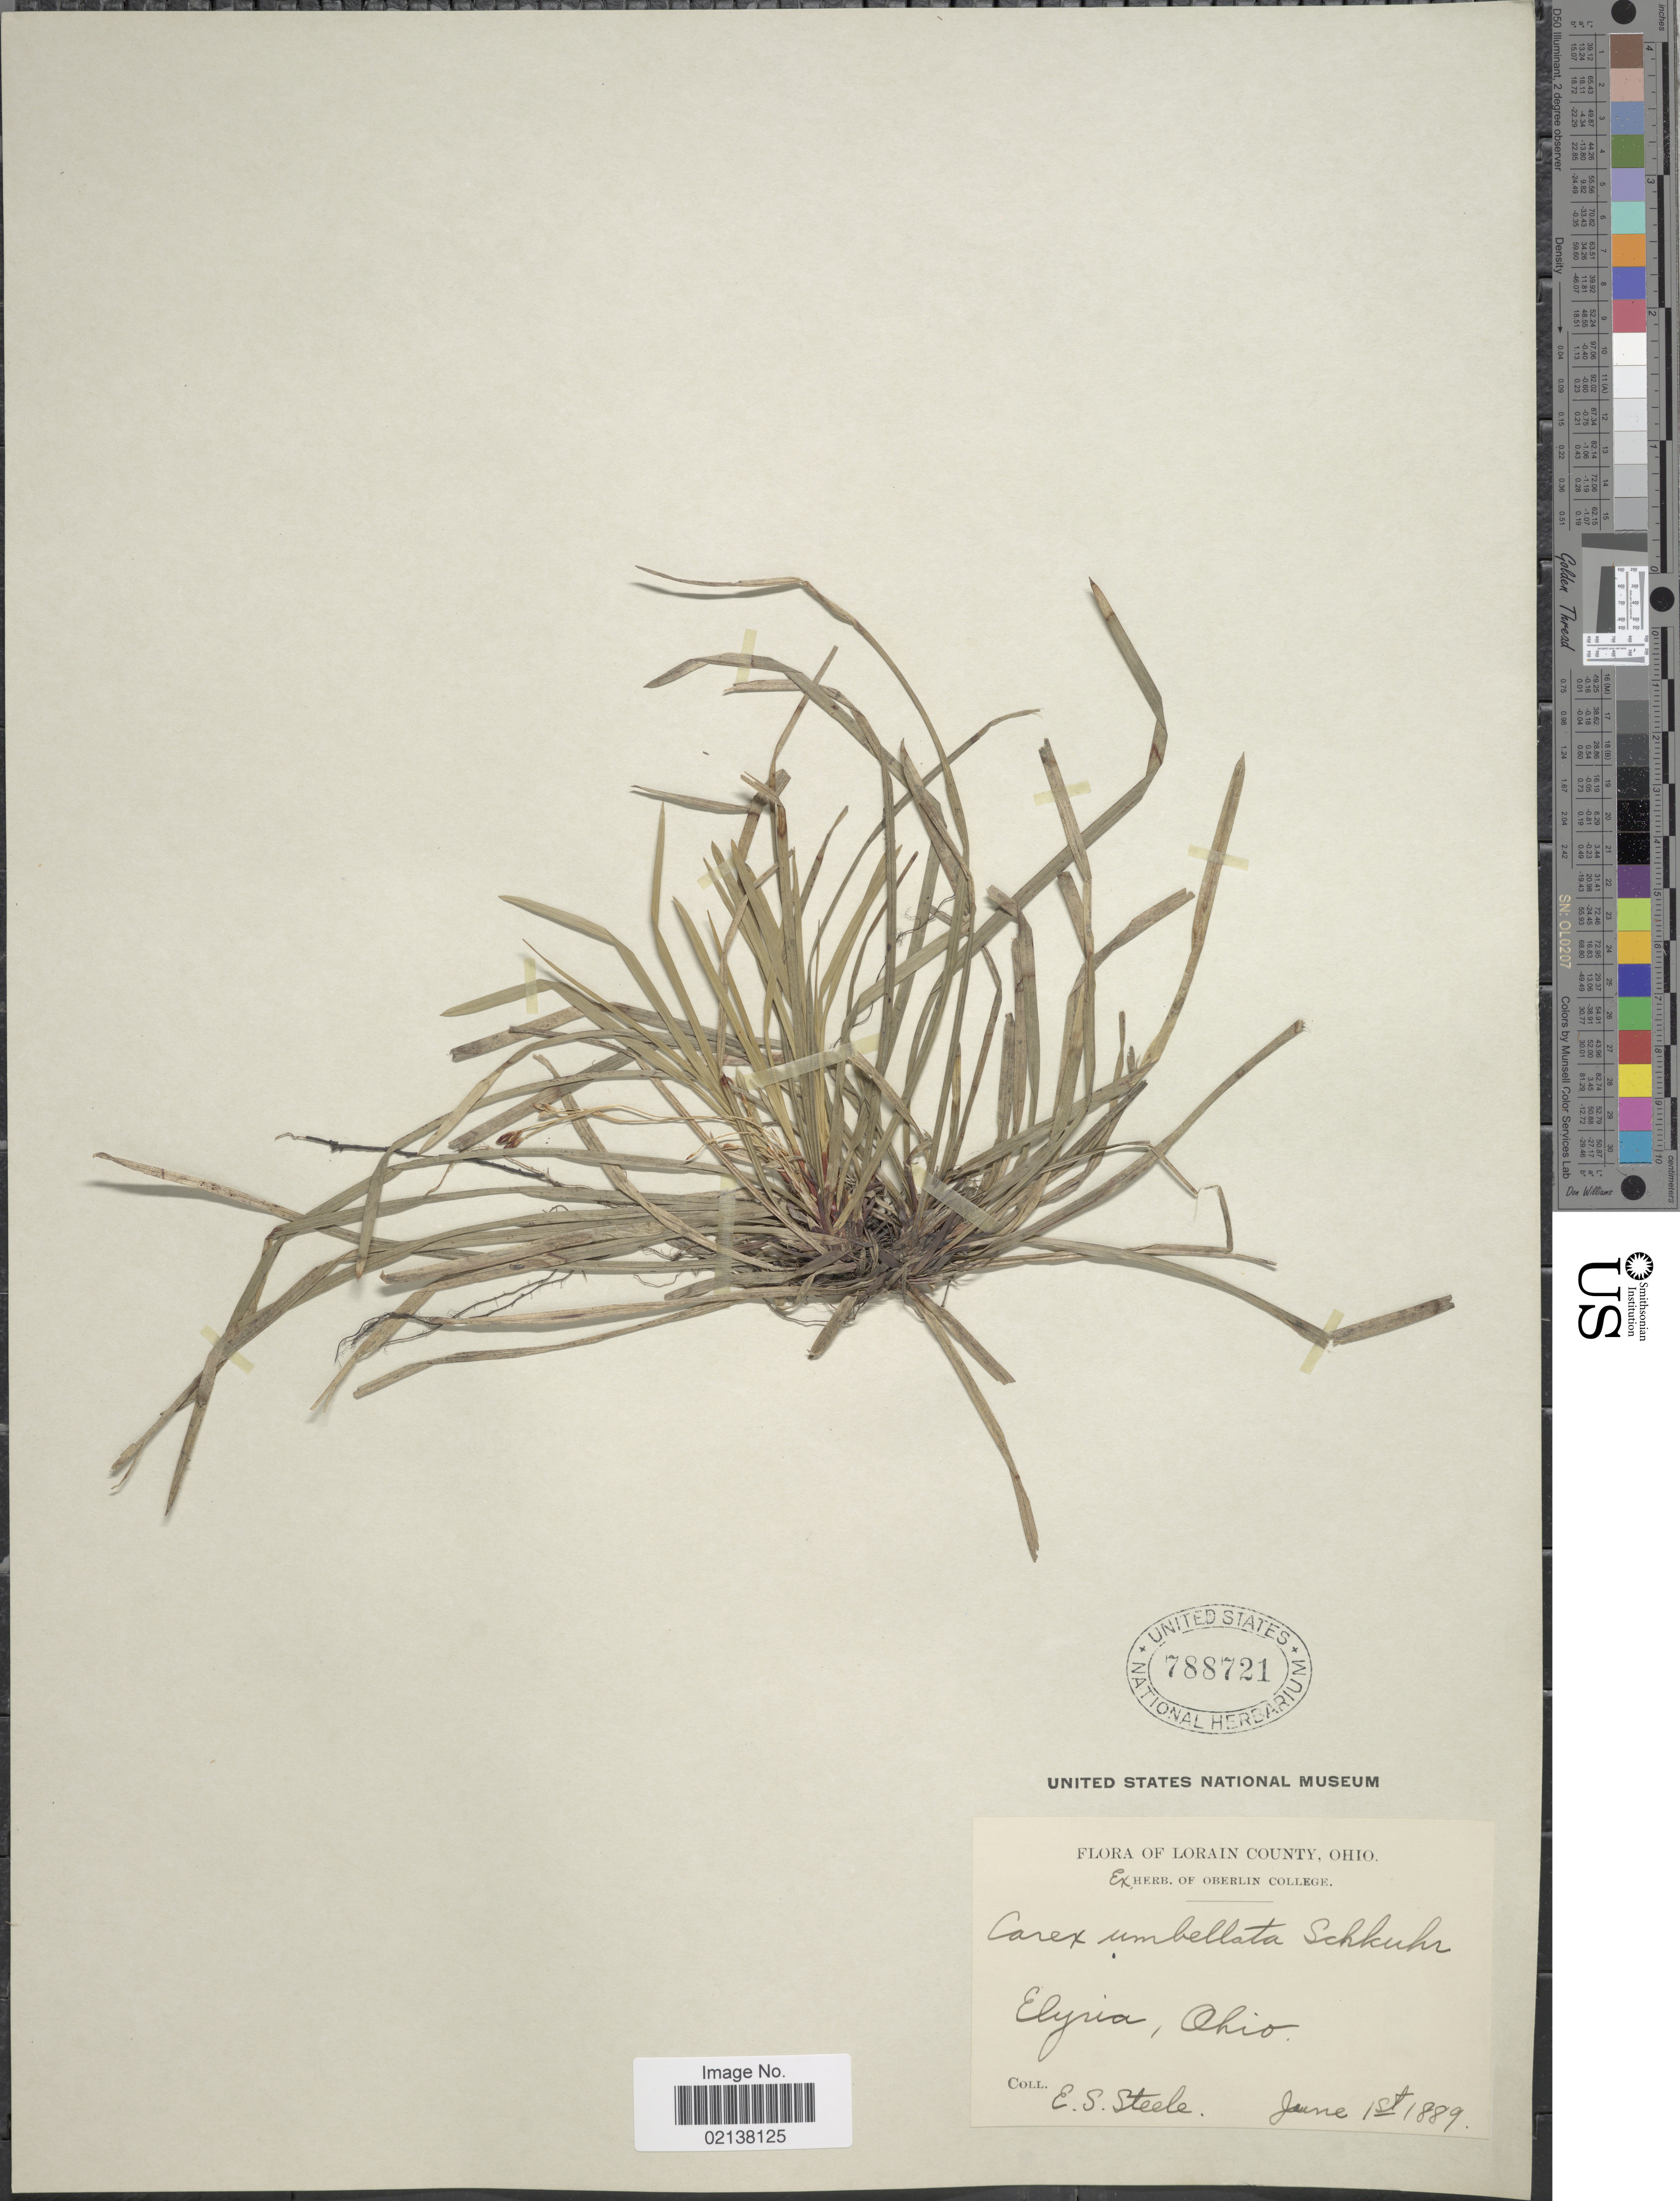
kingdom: Plantae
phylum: Tracheophyta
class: Liliopsida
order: Poales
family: Cyperaceae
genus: Carex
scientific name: Carex umbellata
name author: Schkuhr ex Willd.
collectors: E. Steele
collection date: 1889-06-01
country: United States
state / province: Ohio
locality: Lorain County. Elyria, ohio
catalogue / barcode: US 788721